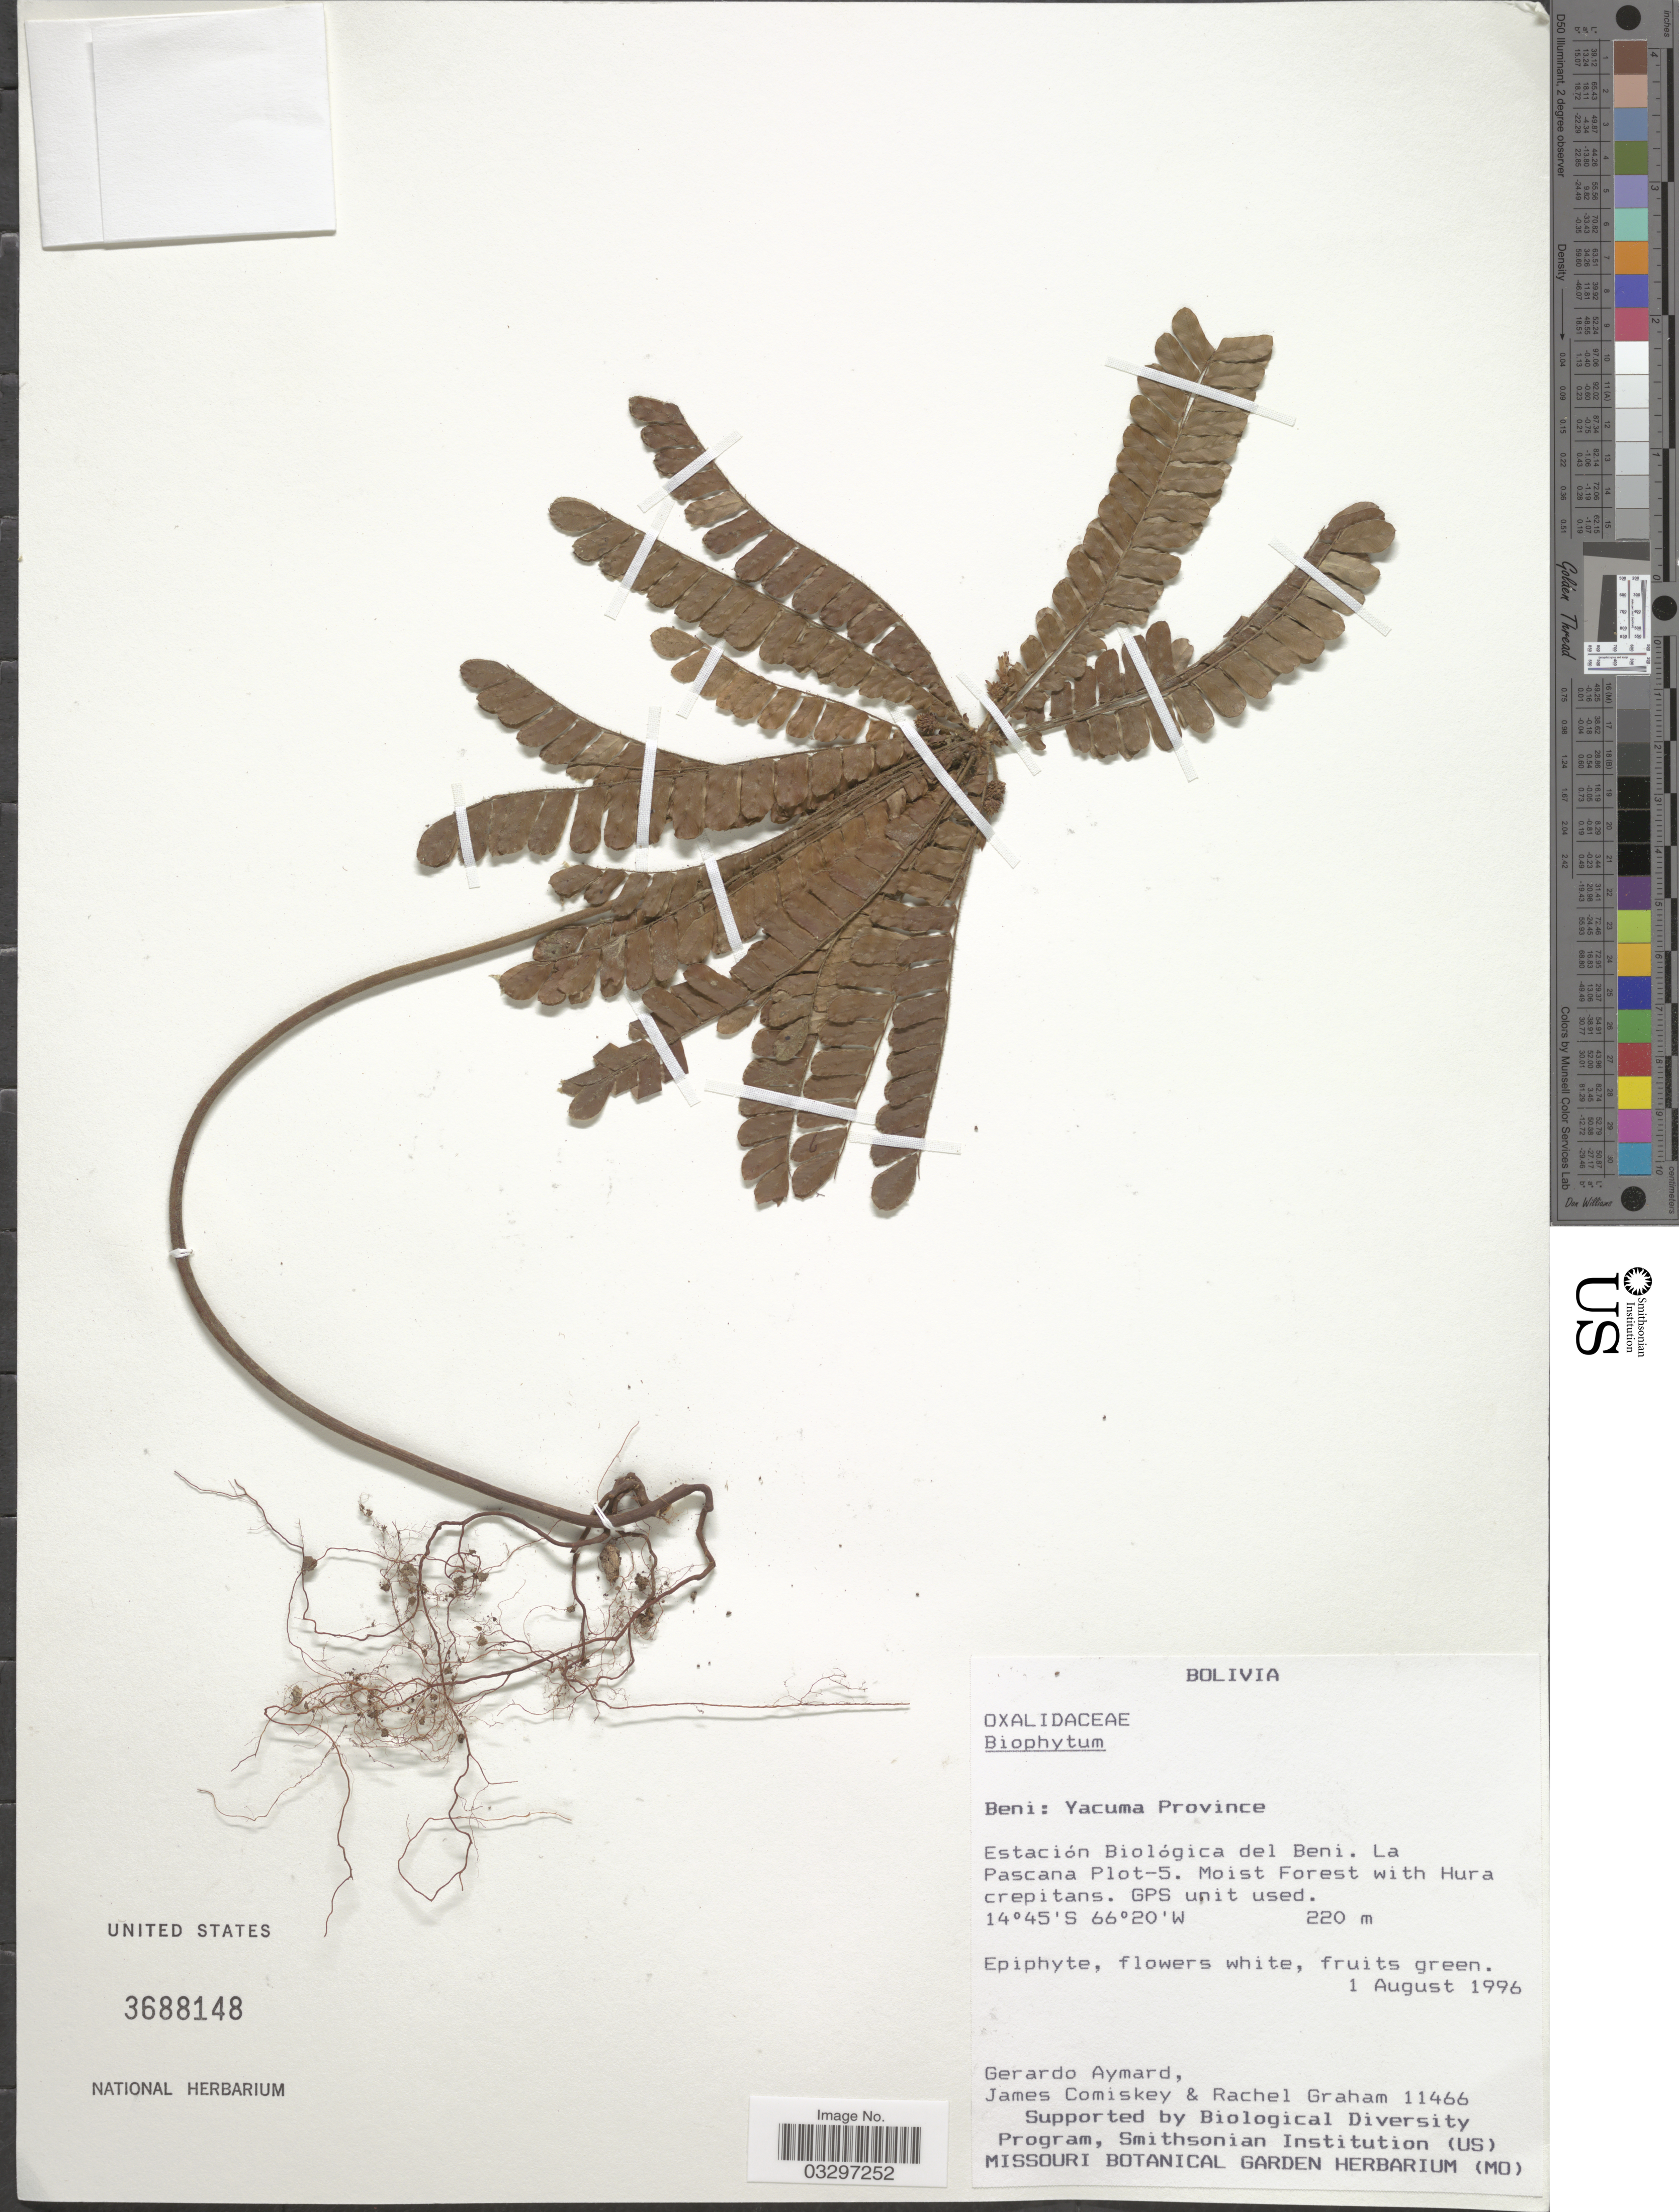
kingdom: Plantae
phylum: Tracheophyta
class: Magnoliopsida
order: Oxalidales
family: Oxalidaceae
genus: Biophytum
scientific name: Biophytum sp.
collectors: G. A. Aymard, J. A. Comiskey & R. Graham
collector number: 11466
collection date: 1996-08-01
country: Bolivia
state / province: Beni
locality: Yacuma Province. Estación Biológica del Beni. La Pascana Plot-5.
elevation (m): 220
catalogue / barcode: US 3688148